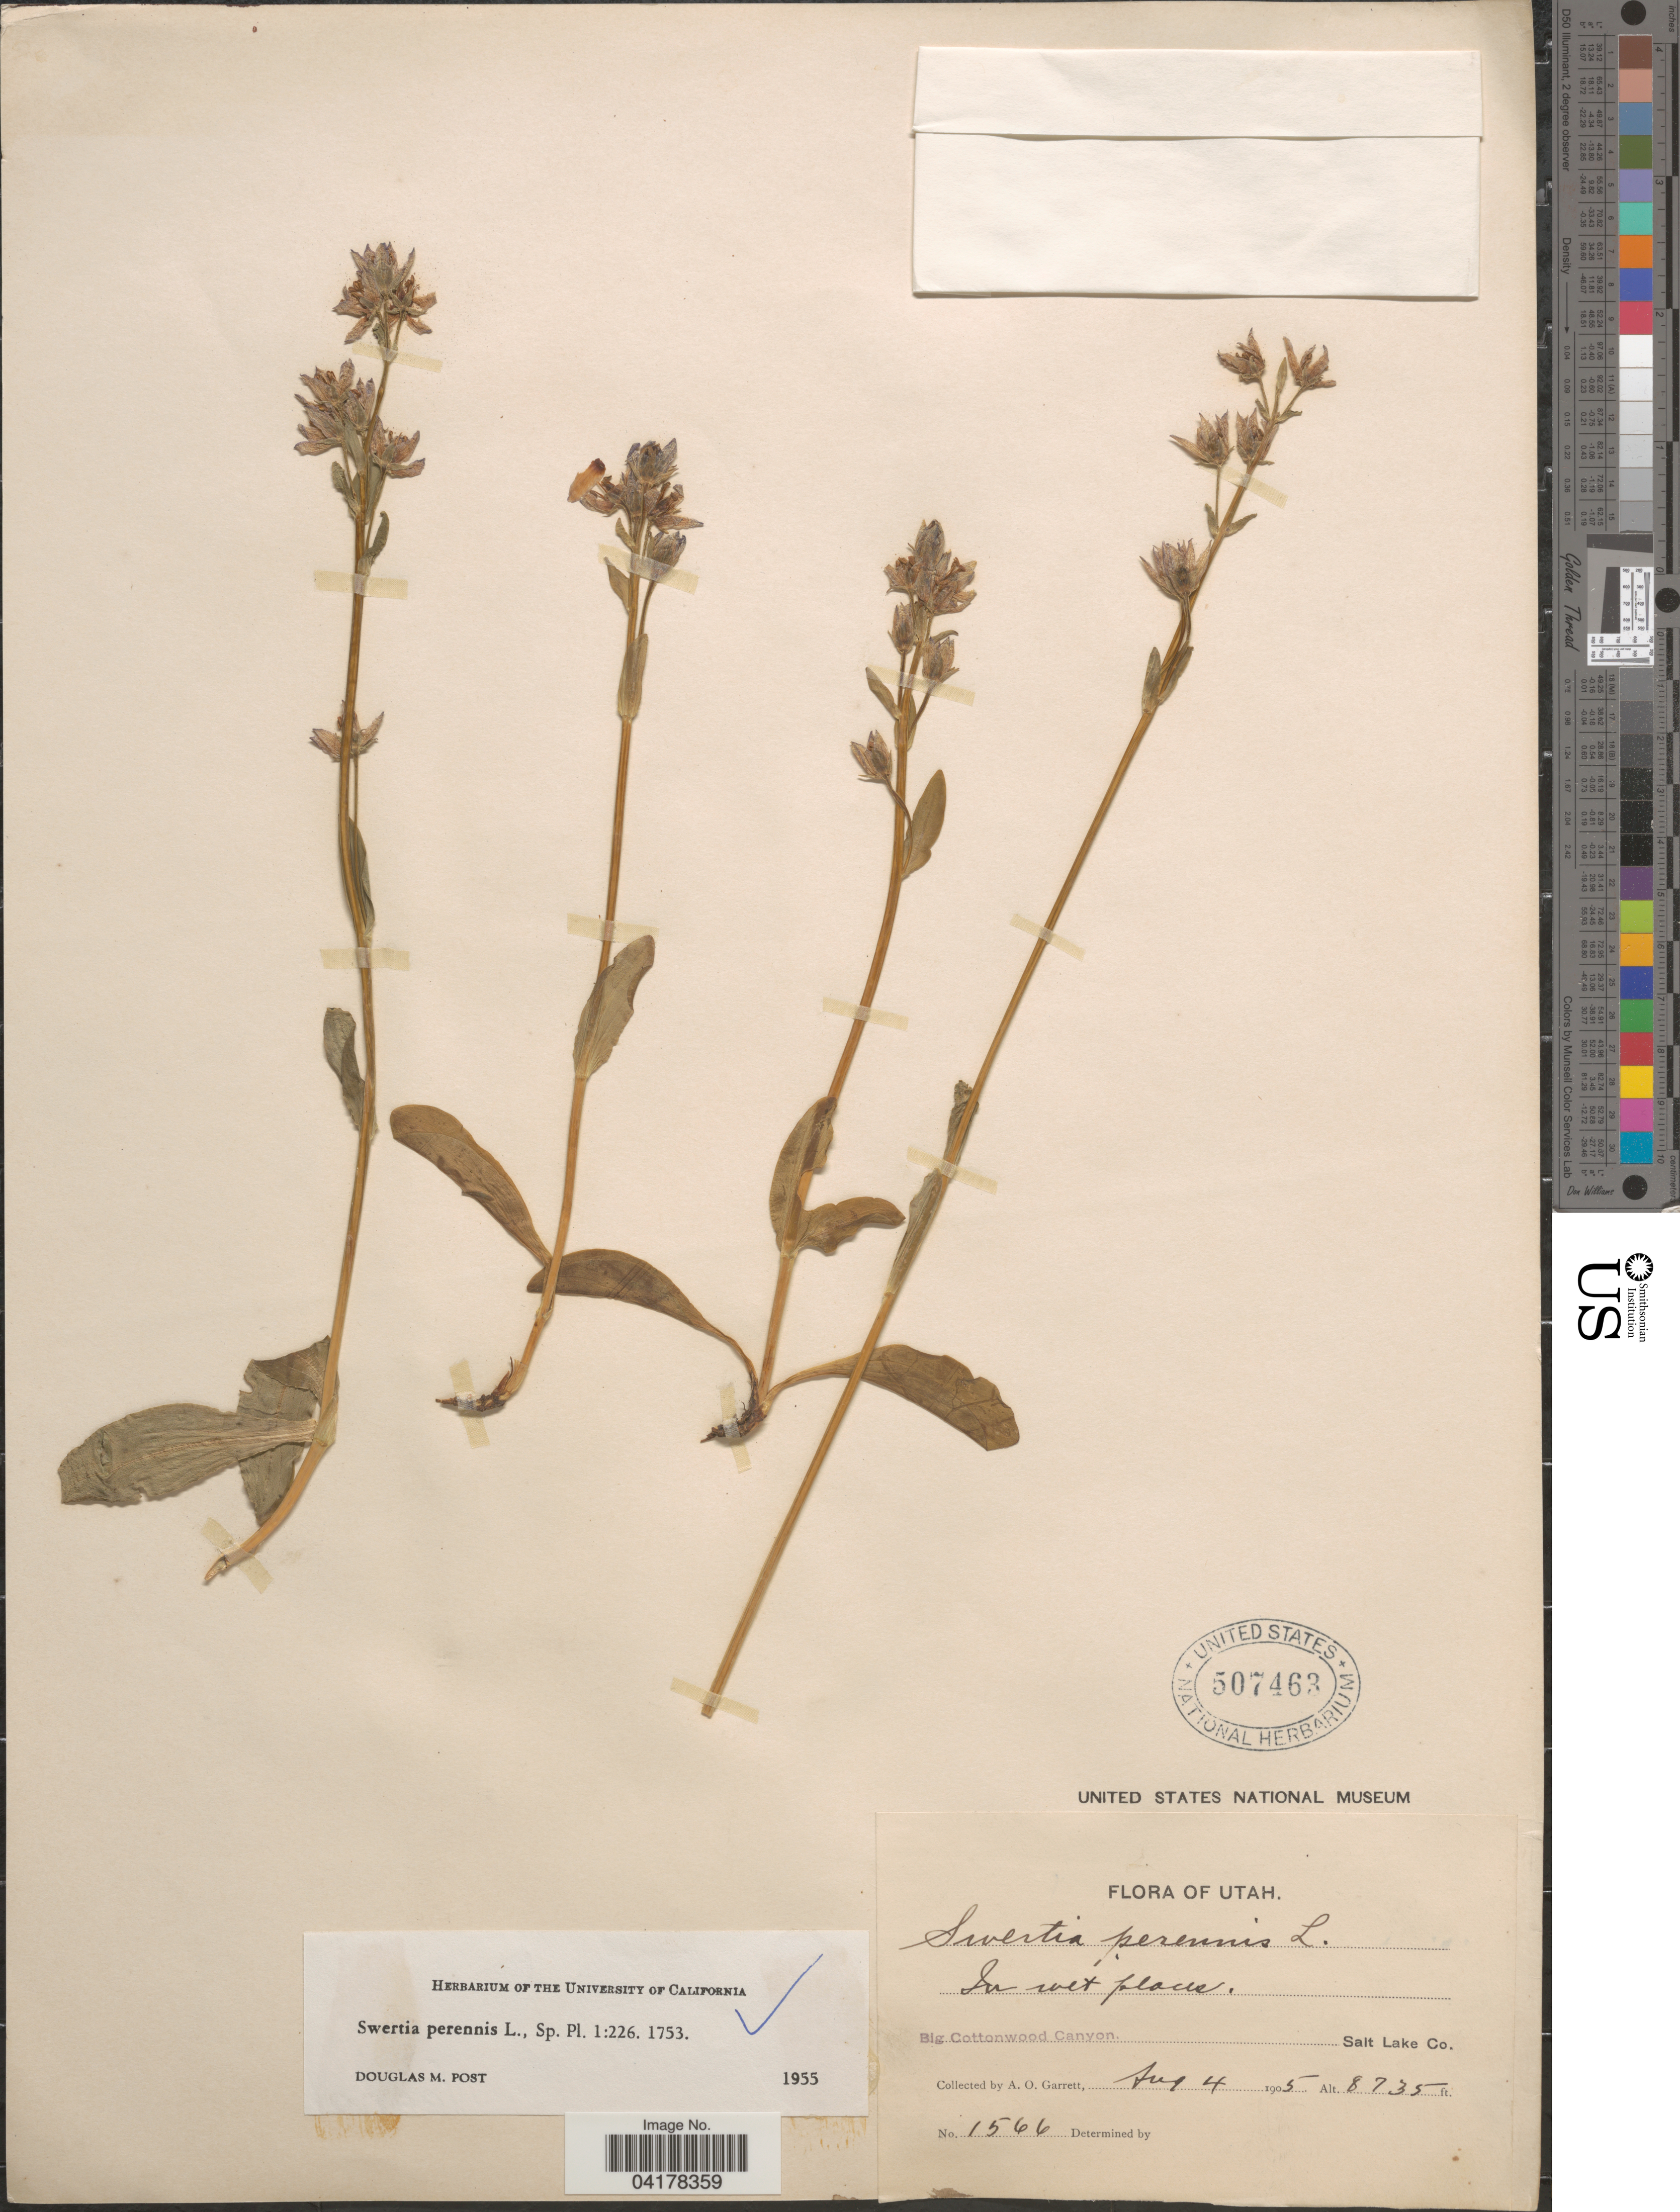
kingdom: Plantae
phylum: Tracheophyta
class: Magnoliopsida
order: Gentianales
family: Gentianaceae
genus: Swertia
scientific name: Swertia perennis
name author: L.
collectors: A. O. Garrett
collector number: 1566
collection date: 1905-08-04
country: United States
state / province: Utah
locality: Big Cottonwood Canyon. Salt Lake Co.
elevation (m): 2662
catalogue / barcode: US 507463